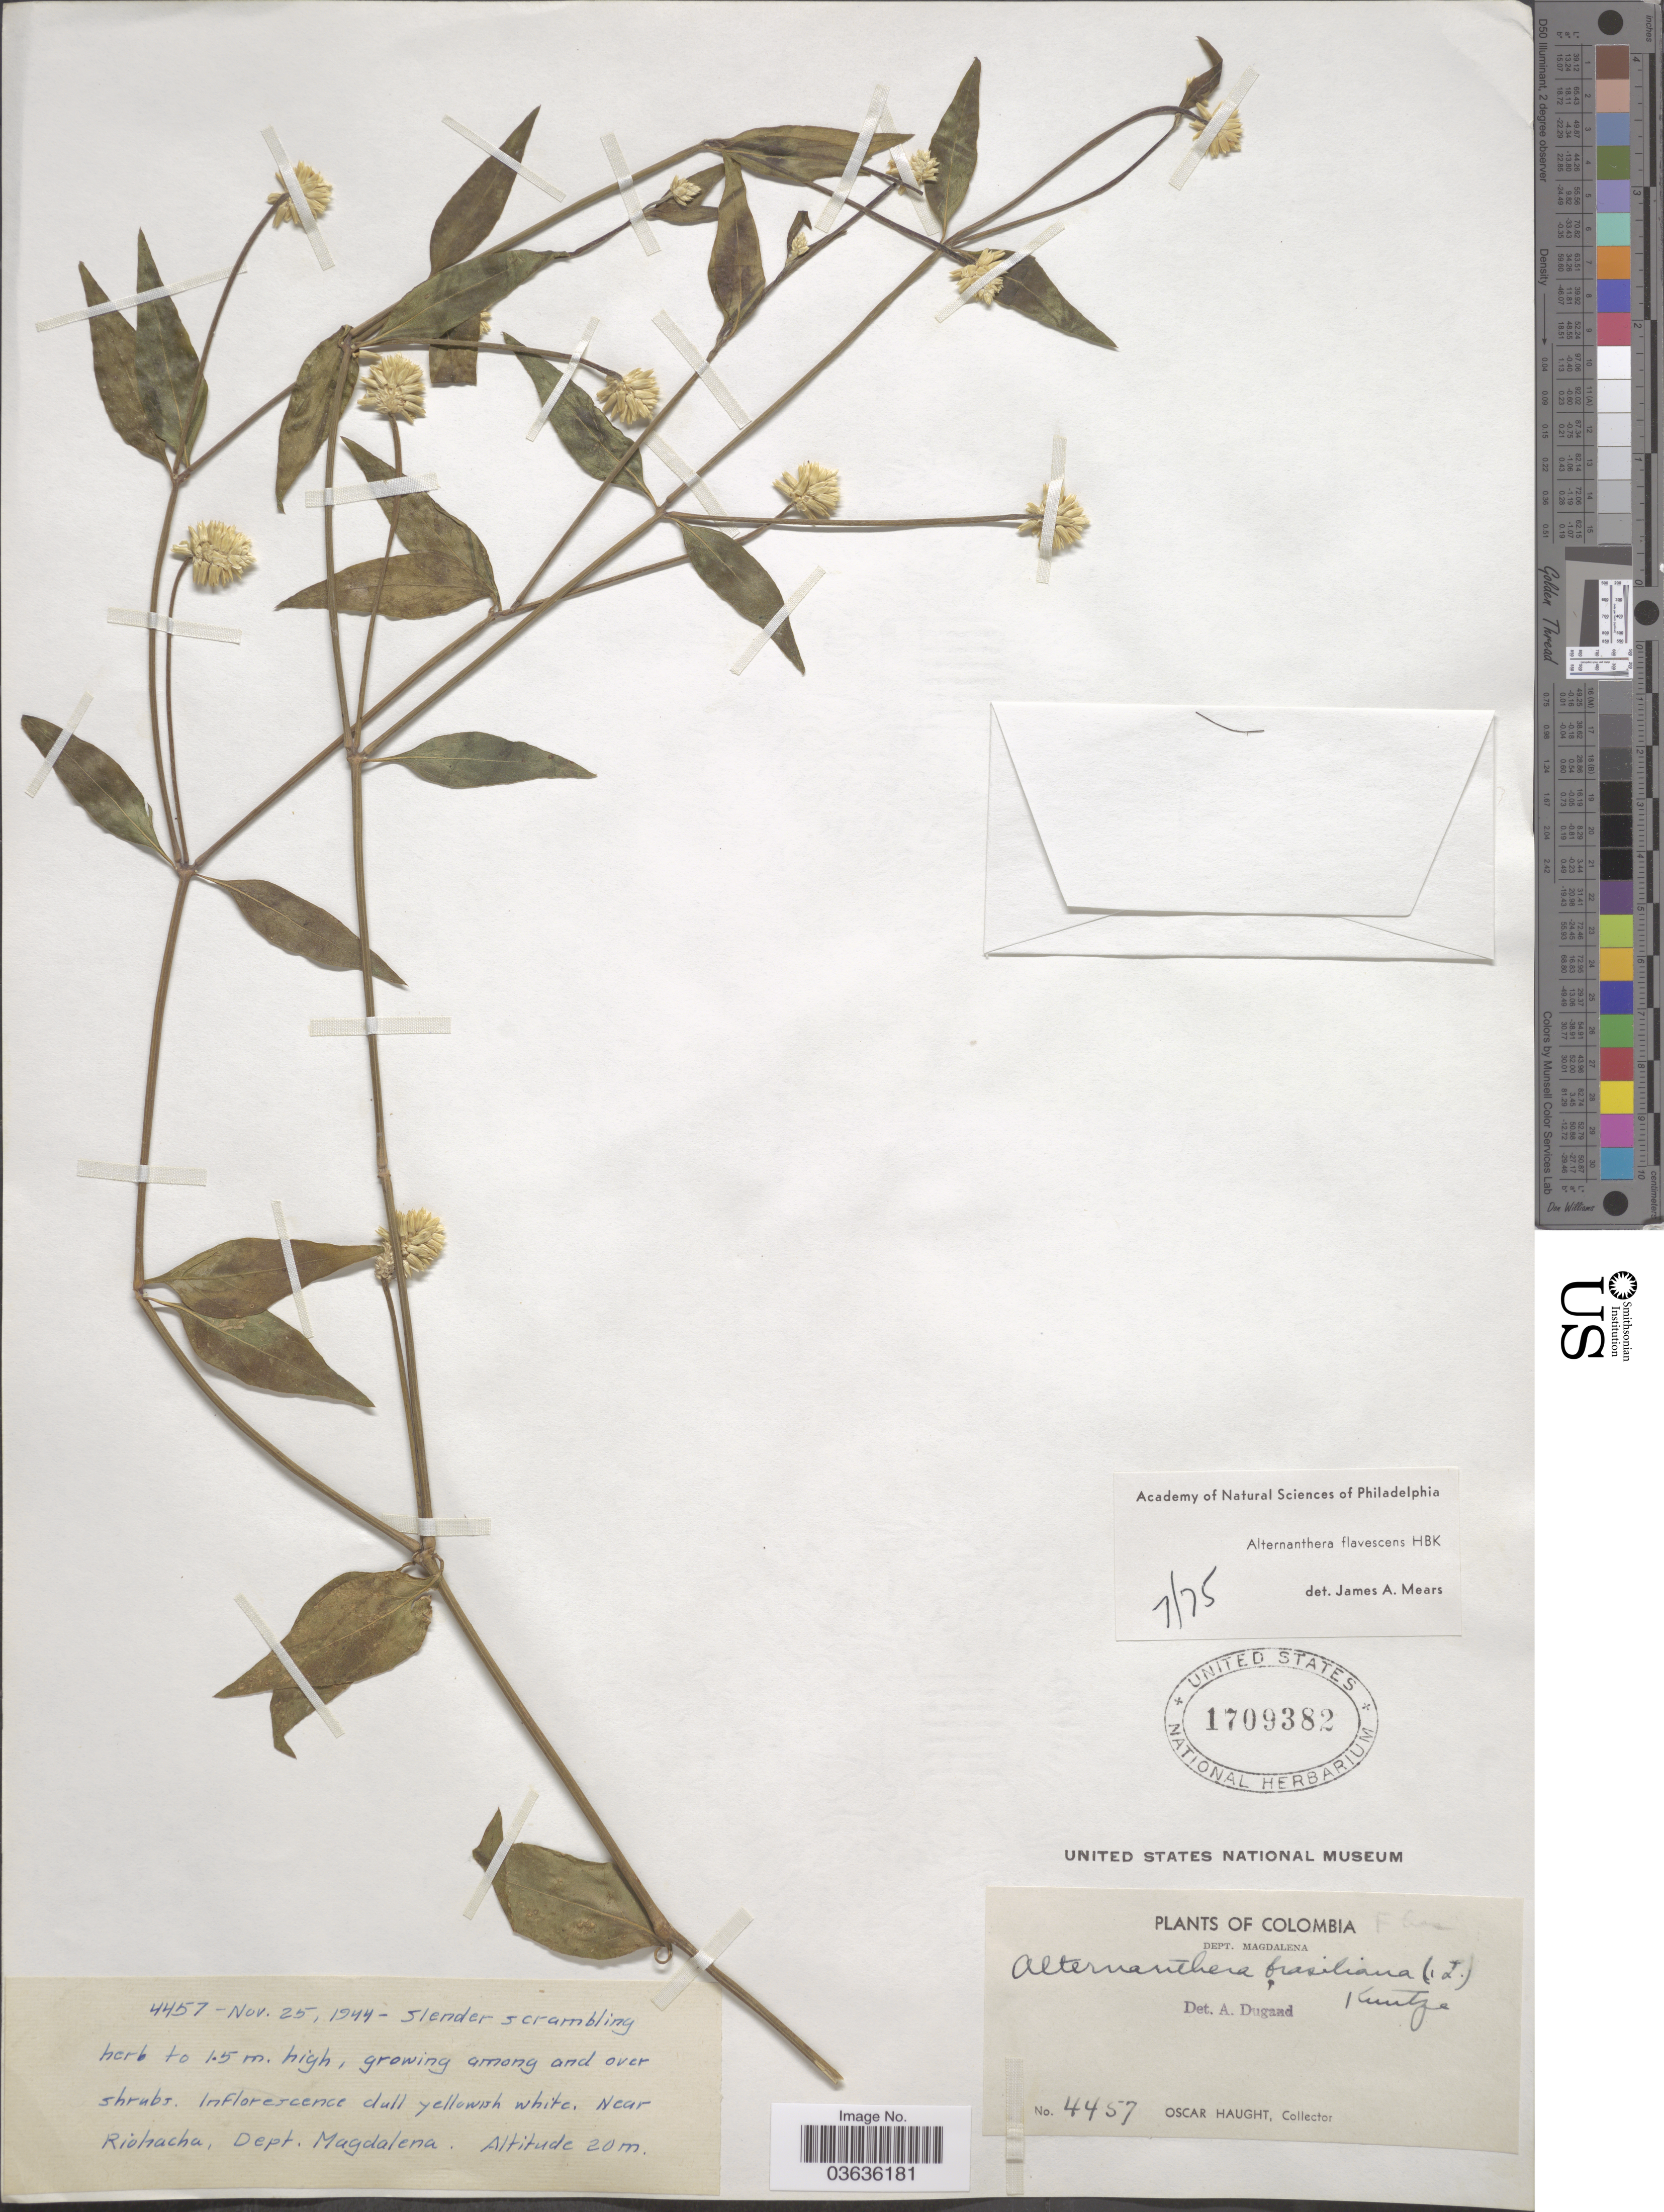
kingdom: Plantae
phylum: Tracheophyta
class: Magnoliopsida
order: Caryophyllales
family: Amaranthaceae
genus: Alternanthera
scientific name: Alternanthera flavescens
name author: Kunth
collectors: O. Haught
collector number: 4457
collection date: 1944-11-25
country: Colombia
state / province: Magdalena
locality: Near Riohacha, Dept. Magdalena.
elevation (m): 20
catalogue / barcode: US 1709382